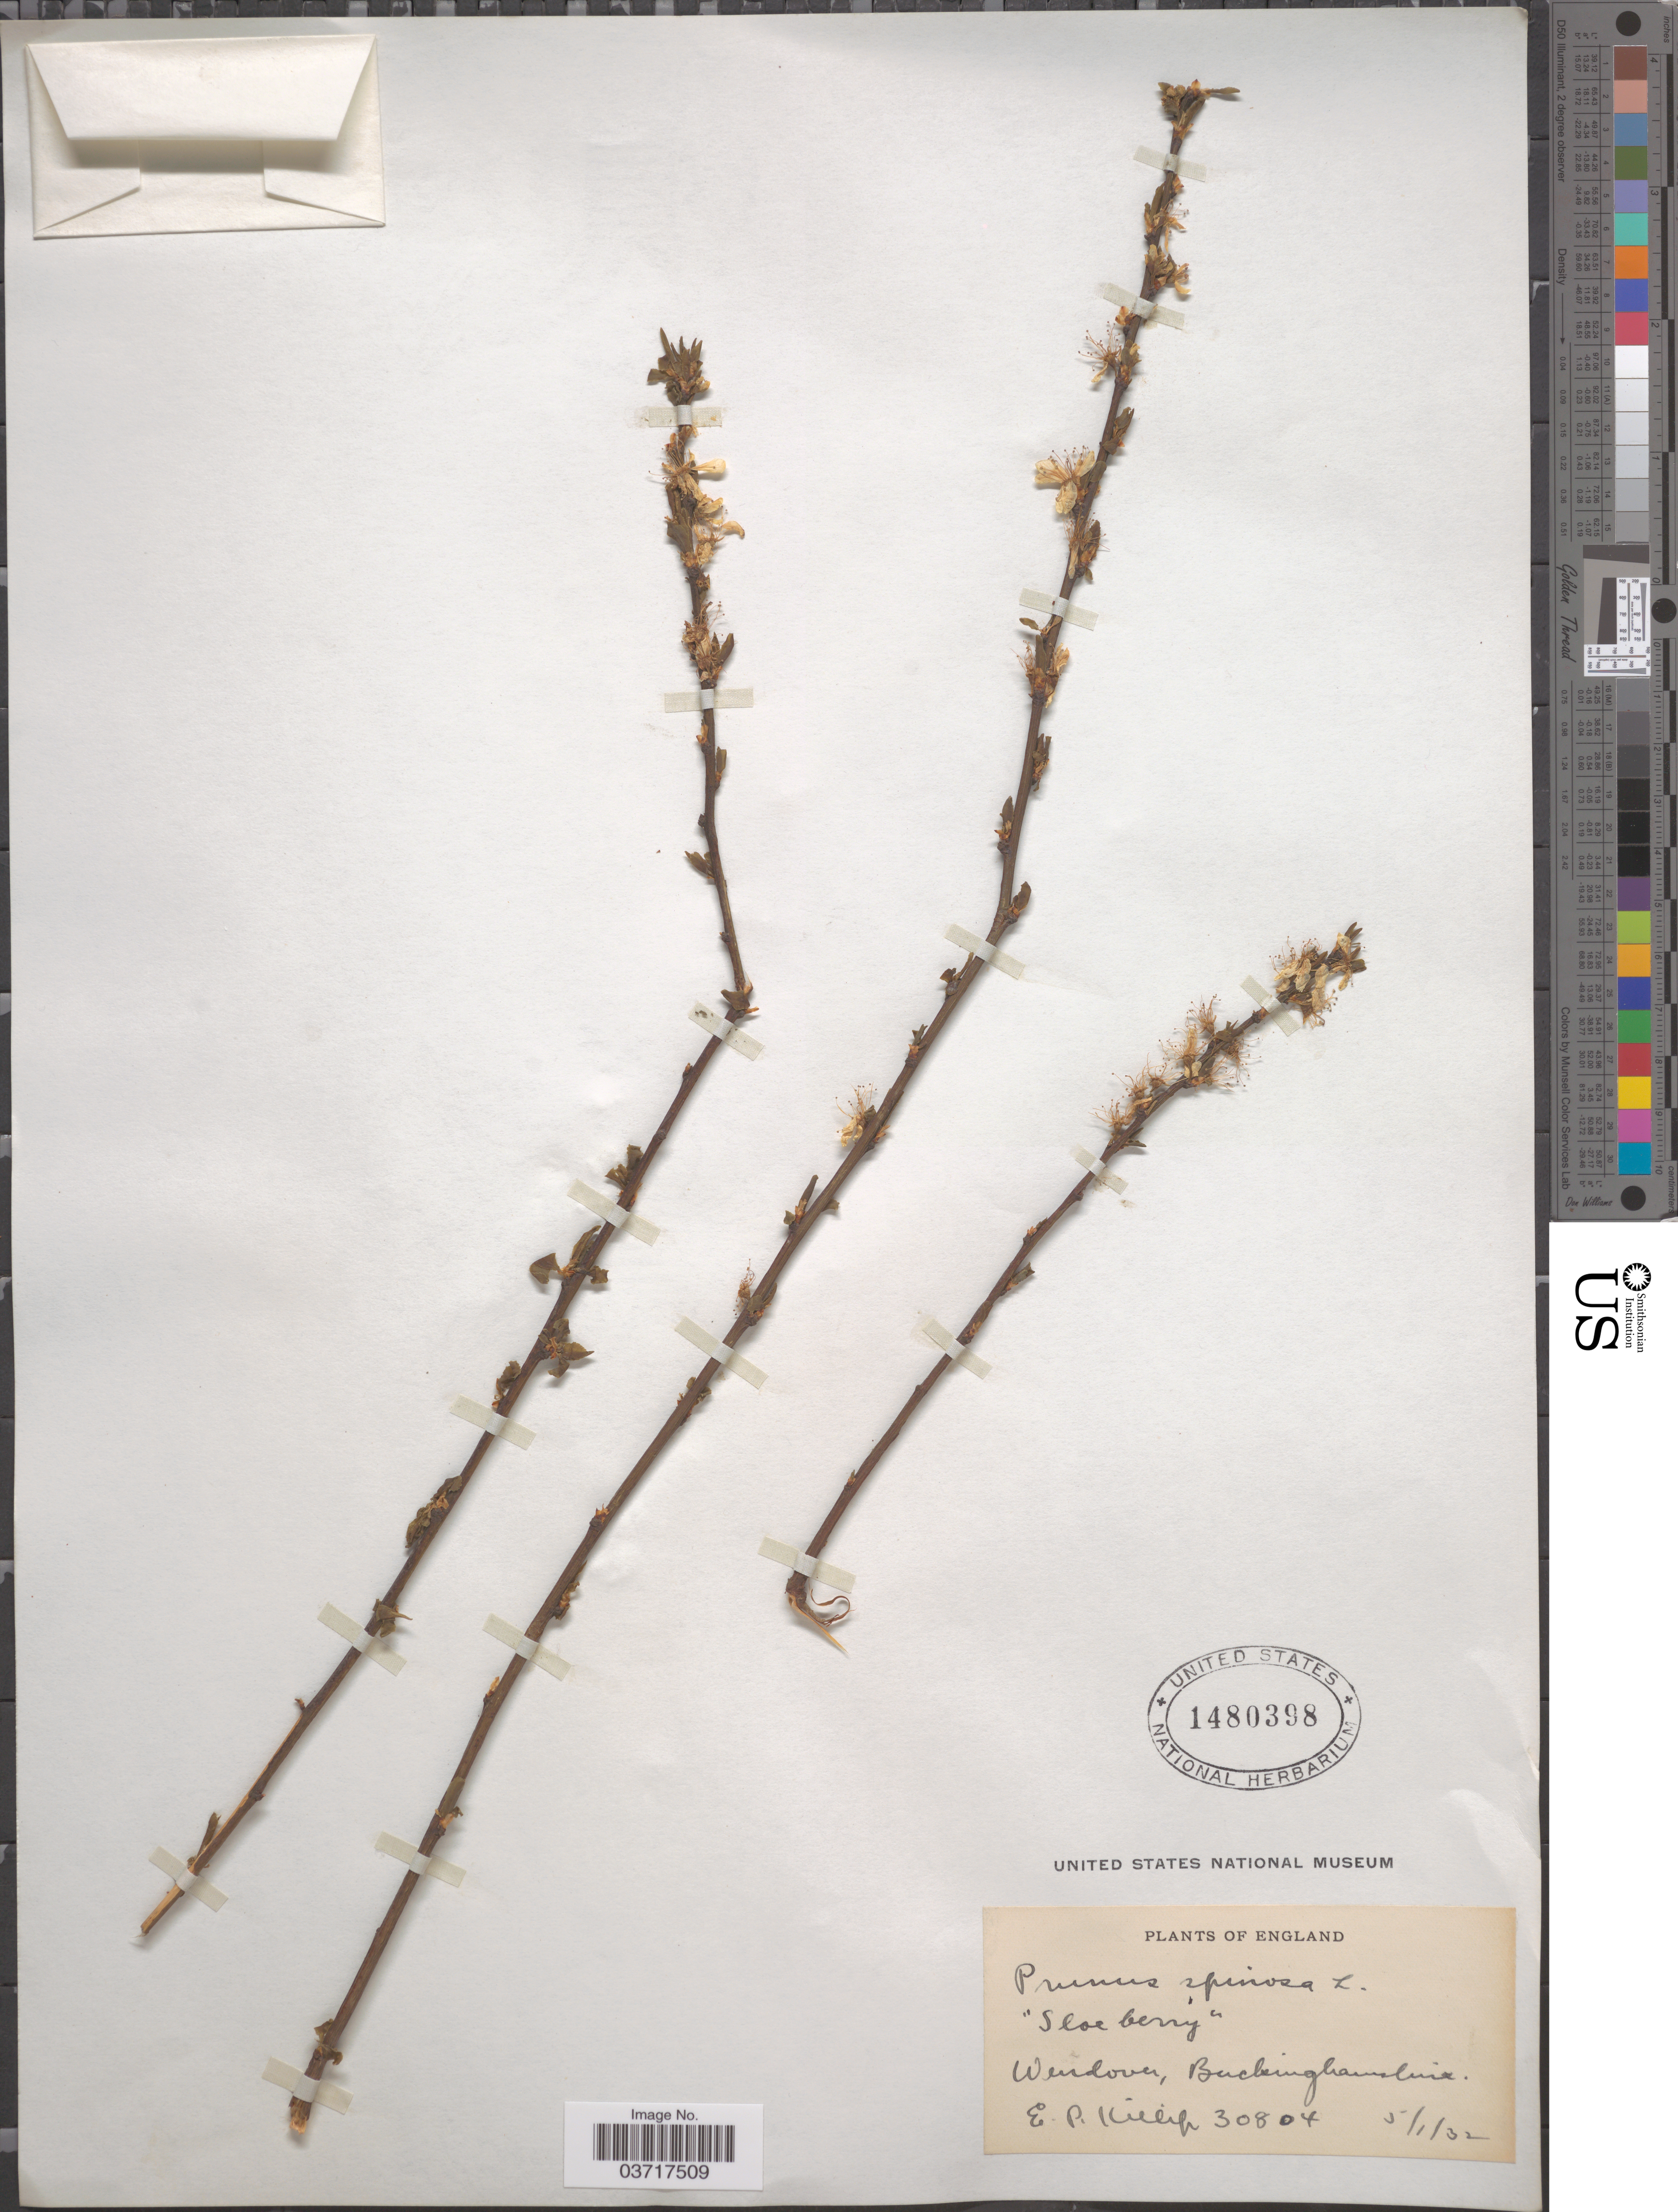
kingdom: Plantae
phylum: Tracheophyta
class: Magnoliopsida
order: Rosales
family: Rosaceae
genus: Prunus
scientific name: Prunus spinosa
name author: L.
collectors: E. P. Killip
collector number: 30804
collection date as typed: Transcribed d/m/y: 5/1/32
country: United Kingdom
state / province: England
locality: Wendover, Buckinghamshire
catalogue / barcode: US 1480398